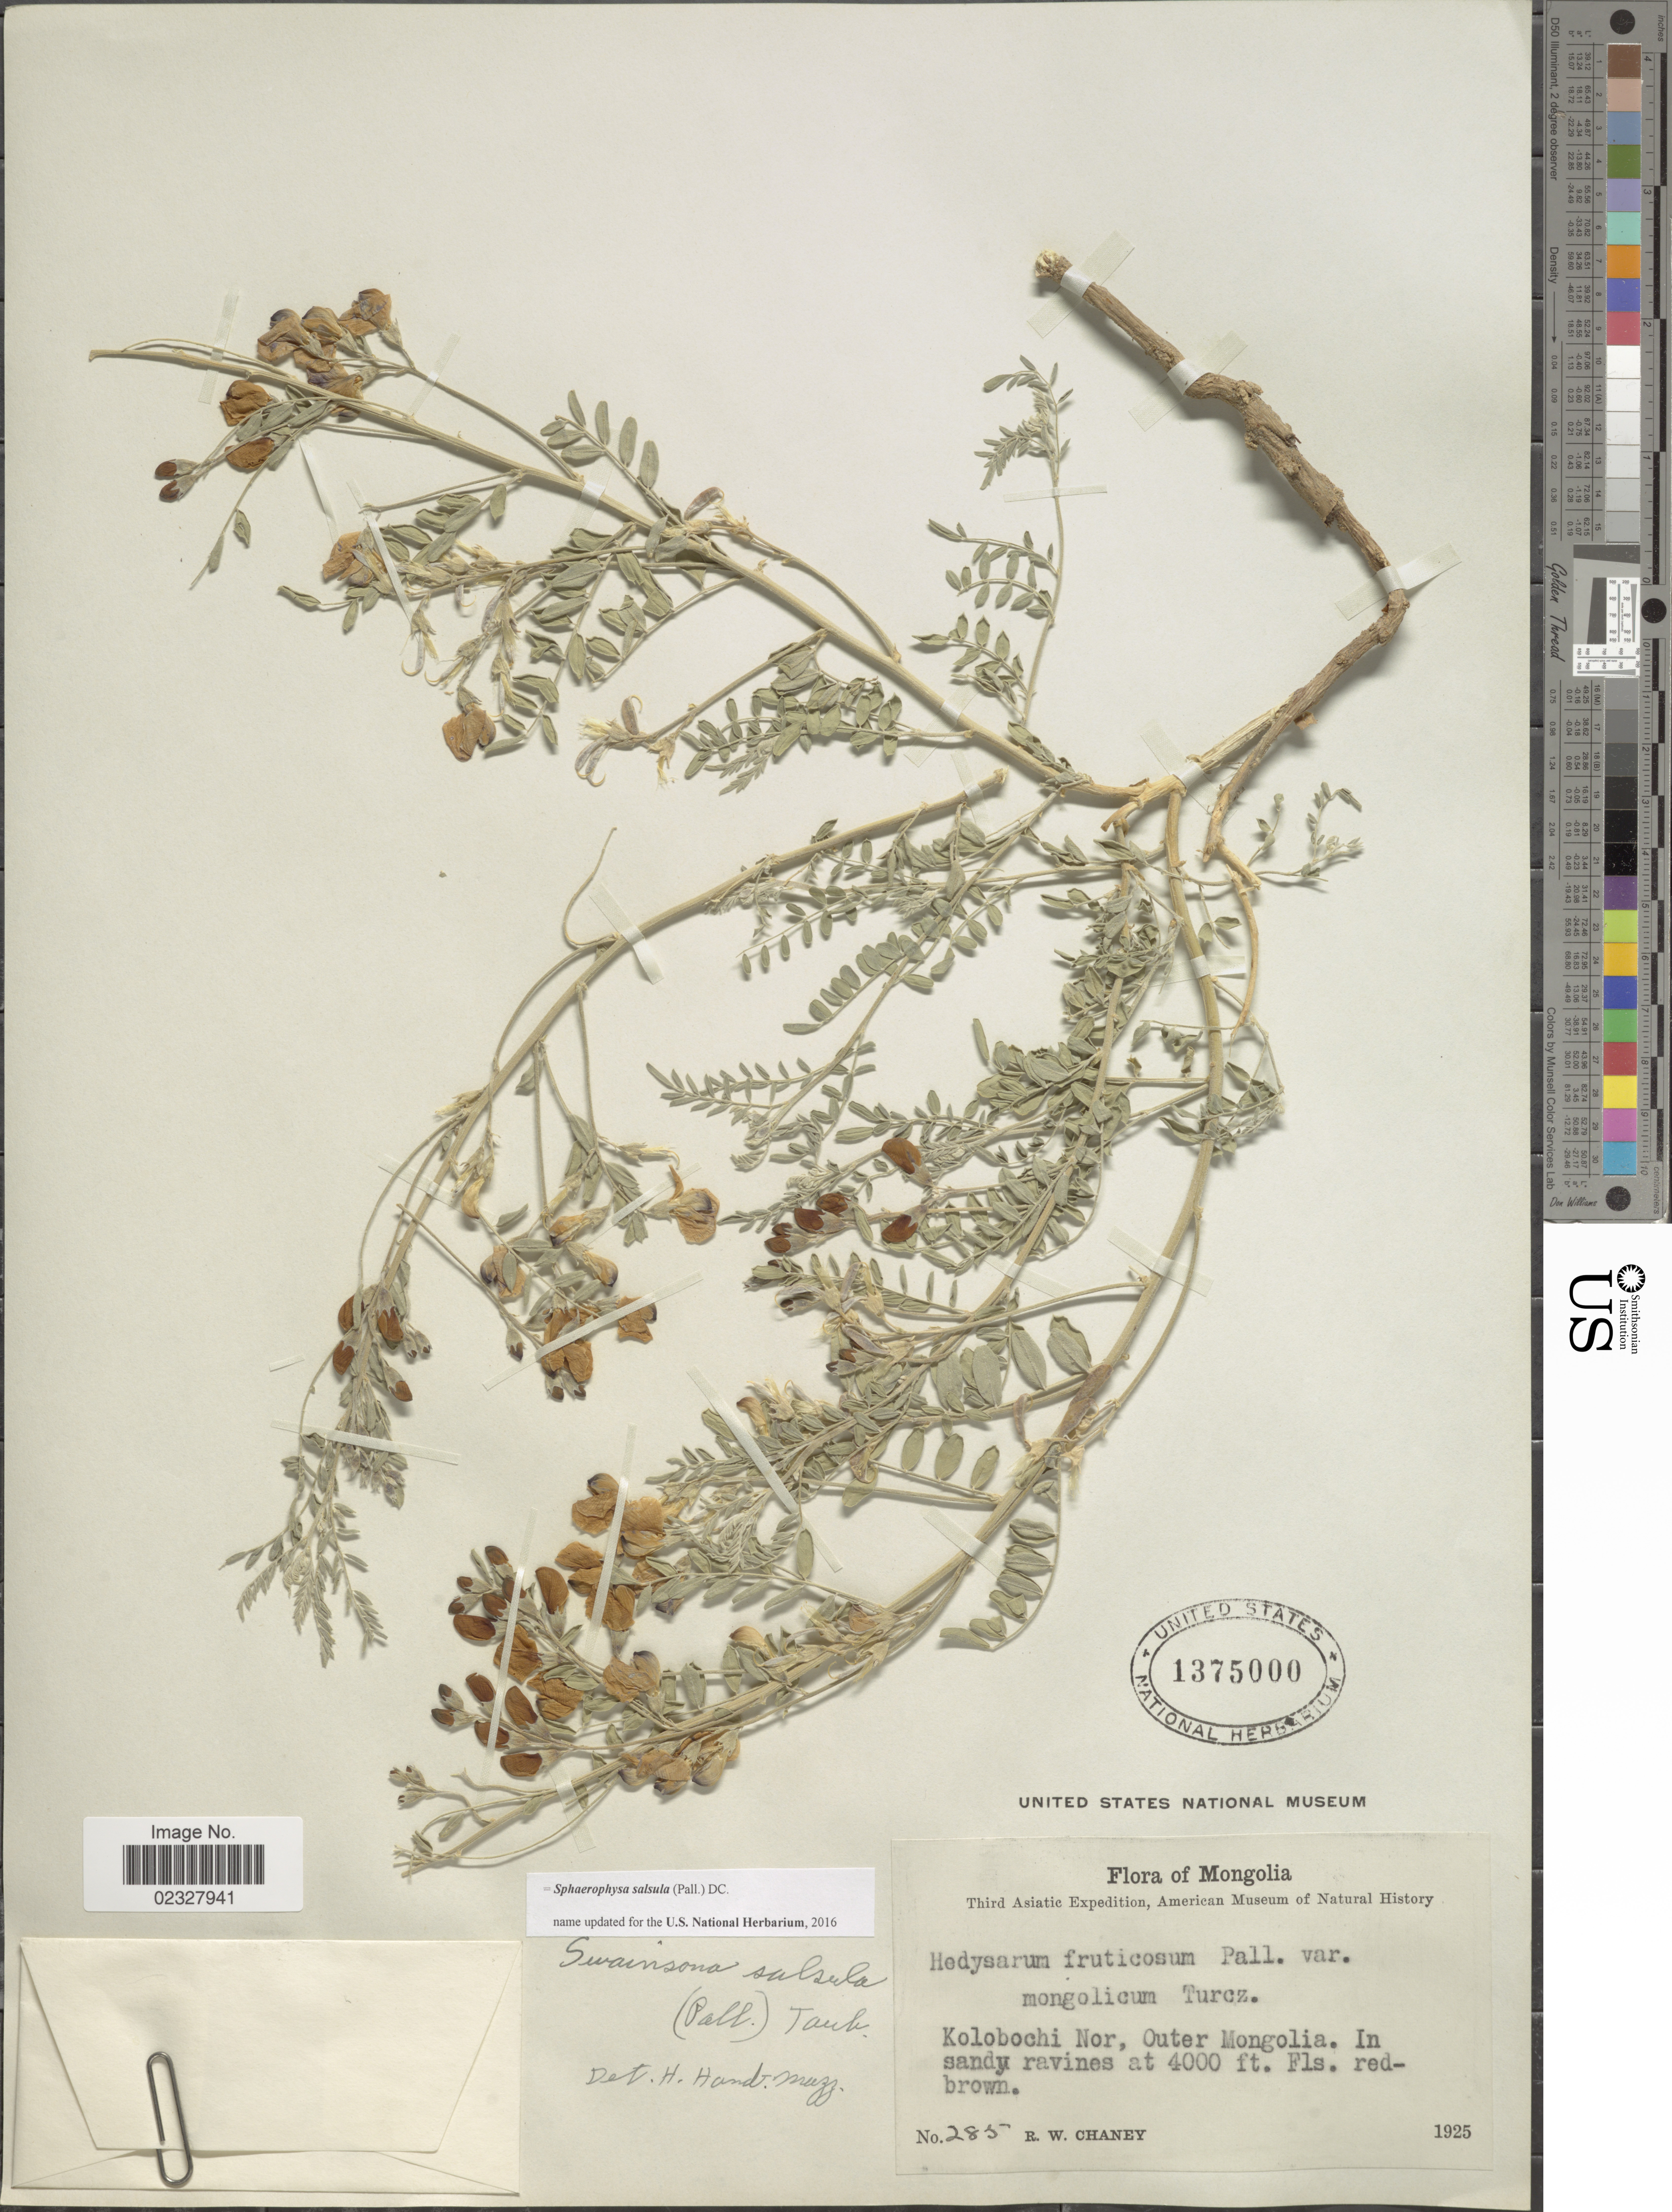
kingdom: Plantae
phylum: Tracheophyta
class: Magnoliopsida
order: Fabales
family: Fabaceae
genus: Sphaerophysa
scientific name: Sphaerophysa salsula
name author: (Pall.) DC.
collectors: R. Chaney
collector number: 285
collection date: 1925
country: Mongolia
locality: Kolobochi Nor, Outer Mongolia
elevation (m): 1219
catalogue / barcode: US 1375000